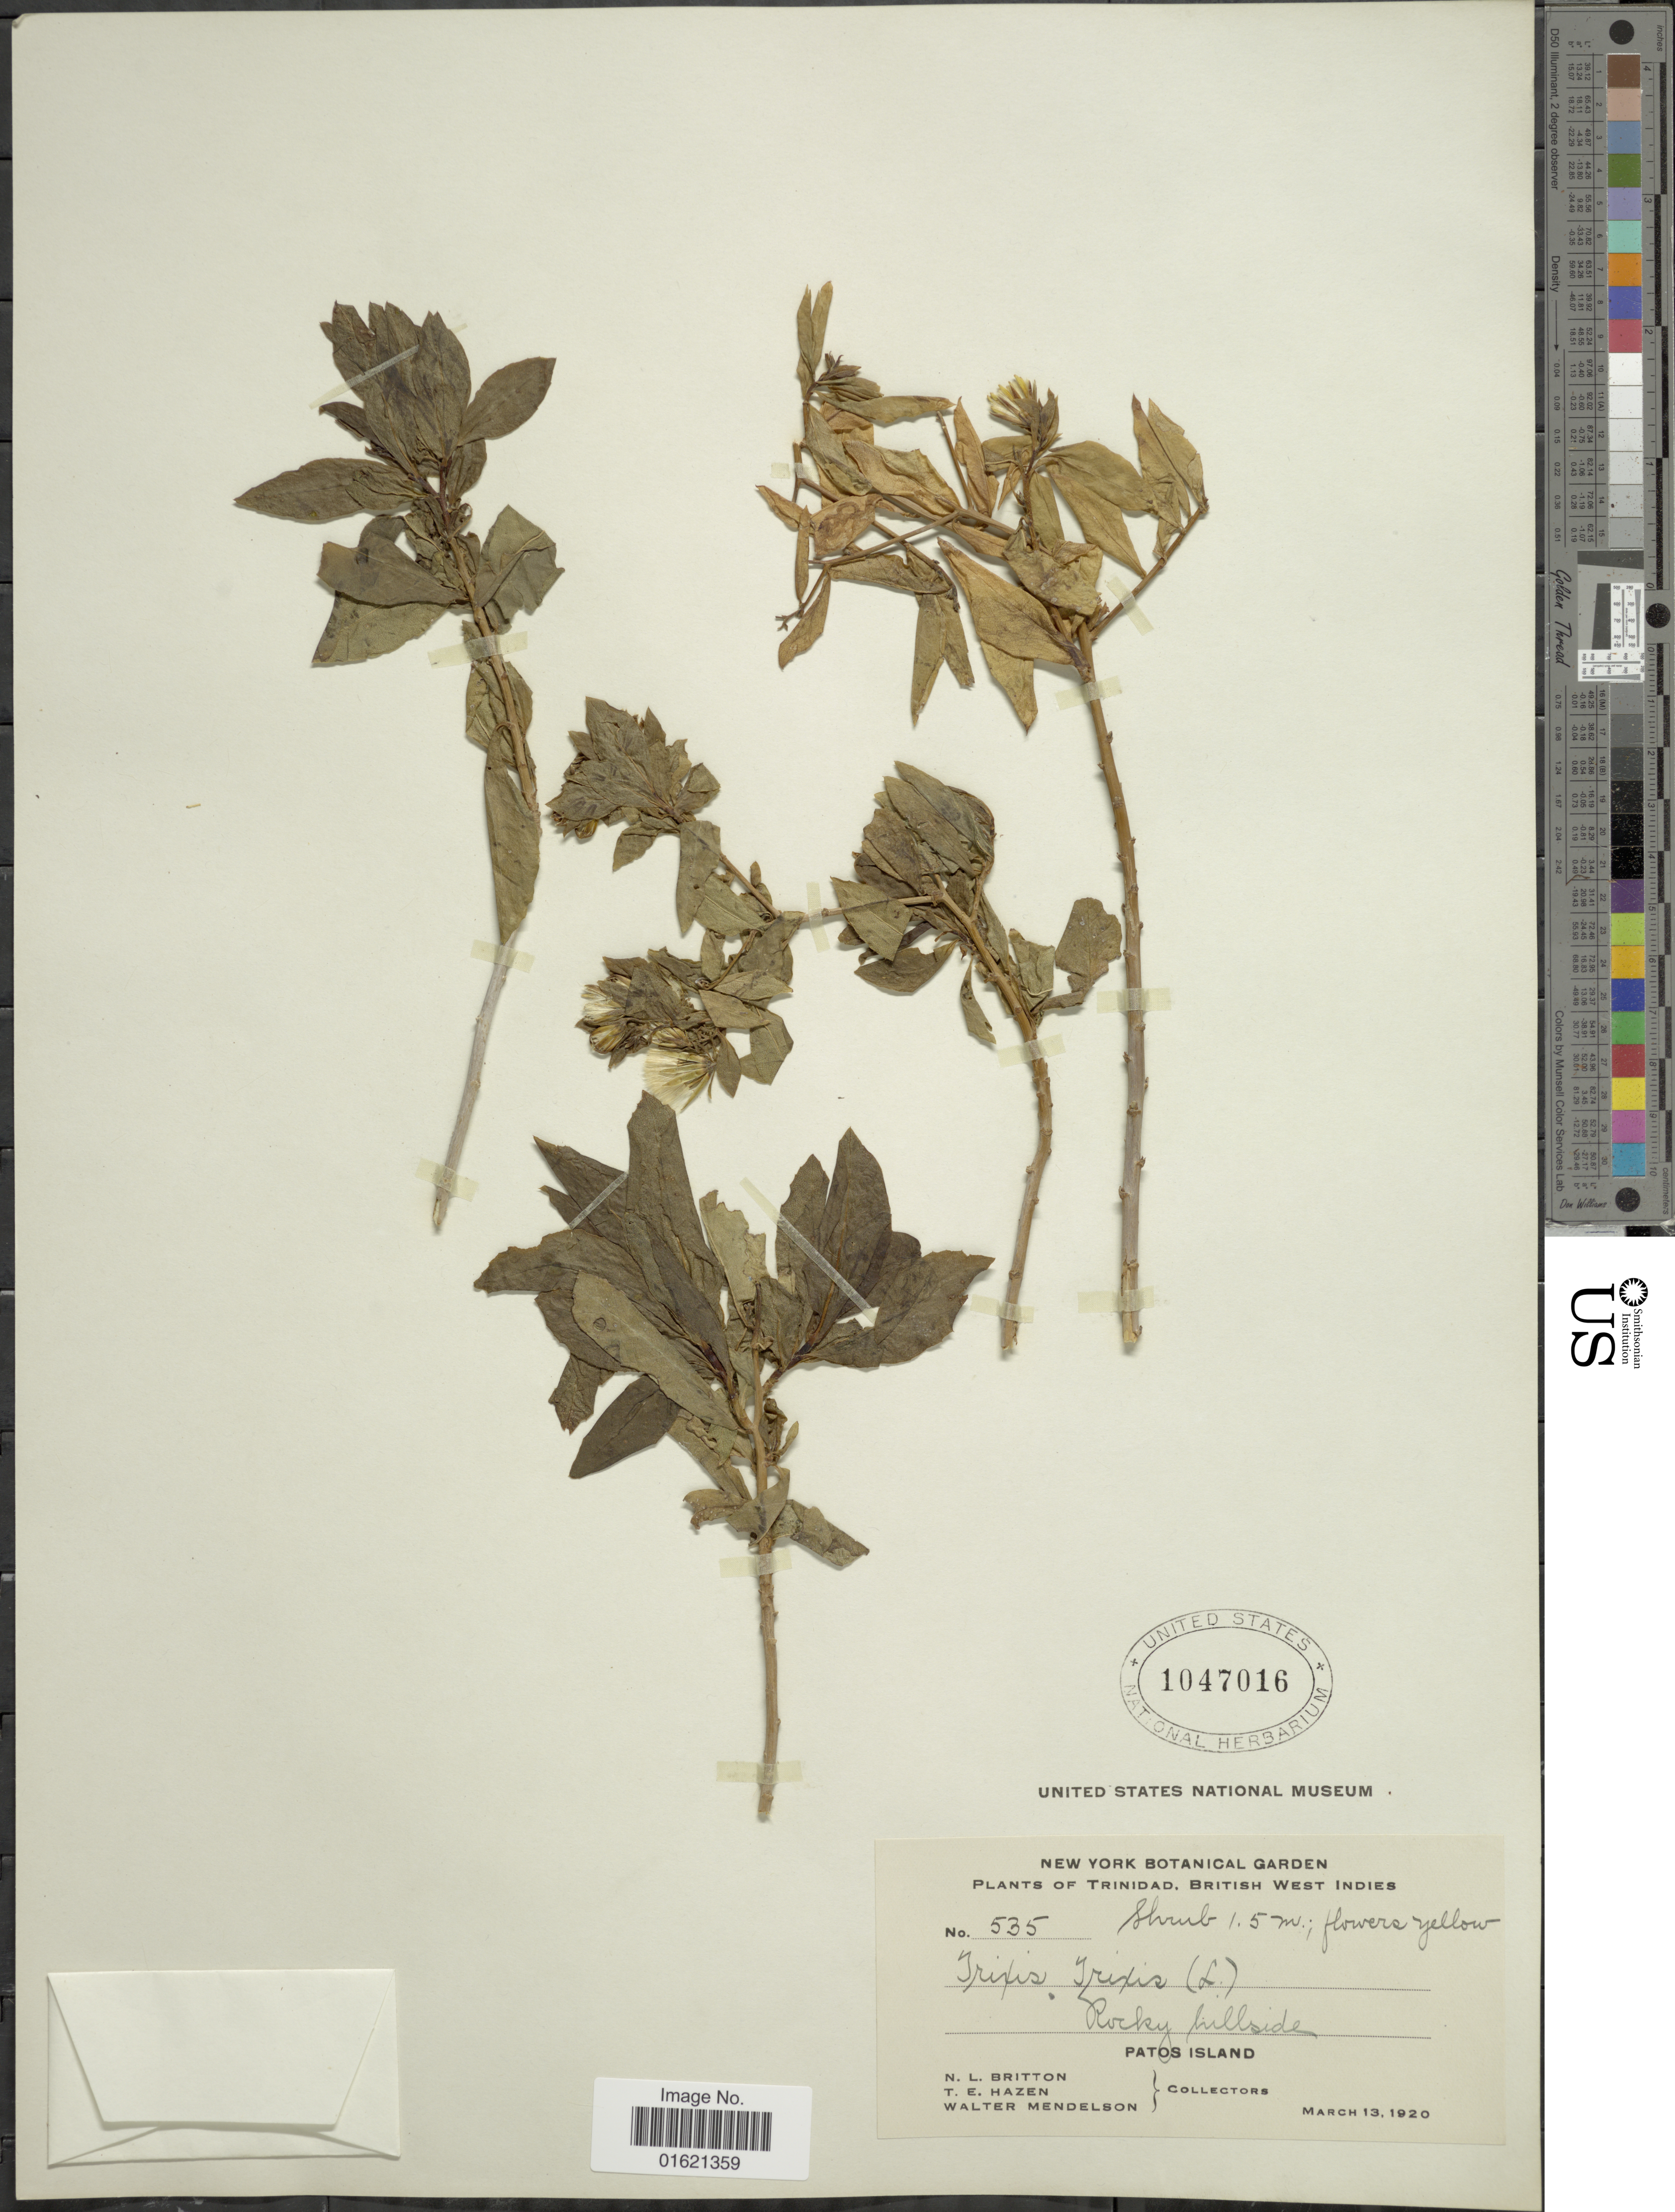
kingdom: Plantae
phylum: Tracheophyta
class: Magnoliopsida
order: Asterales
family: Asteraceae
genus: Trixis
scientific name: Trixis inula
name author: Crantz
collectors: N. Britton, T. E. Hazen & W. Mendelson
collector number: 535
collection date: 1920-03-13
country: Trinidad and Tobago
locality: Trinidad, British West Indies, Patos Island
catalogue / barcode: US 1047016